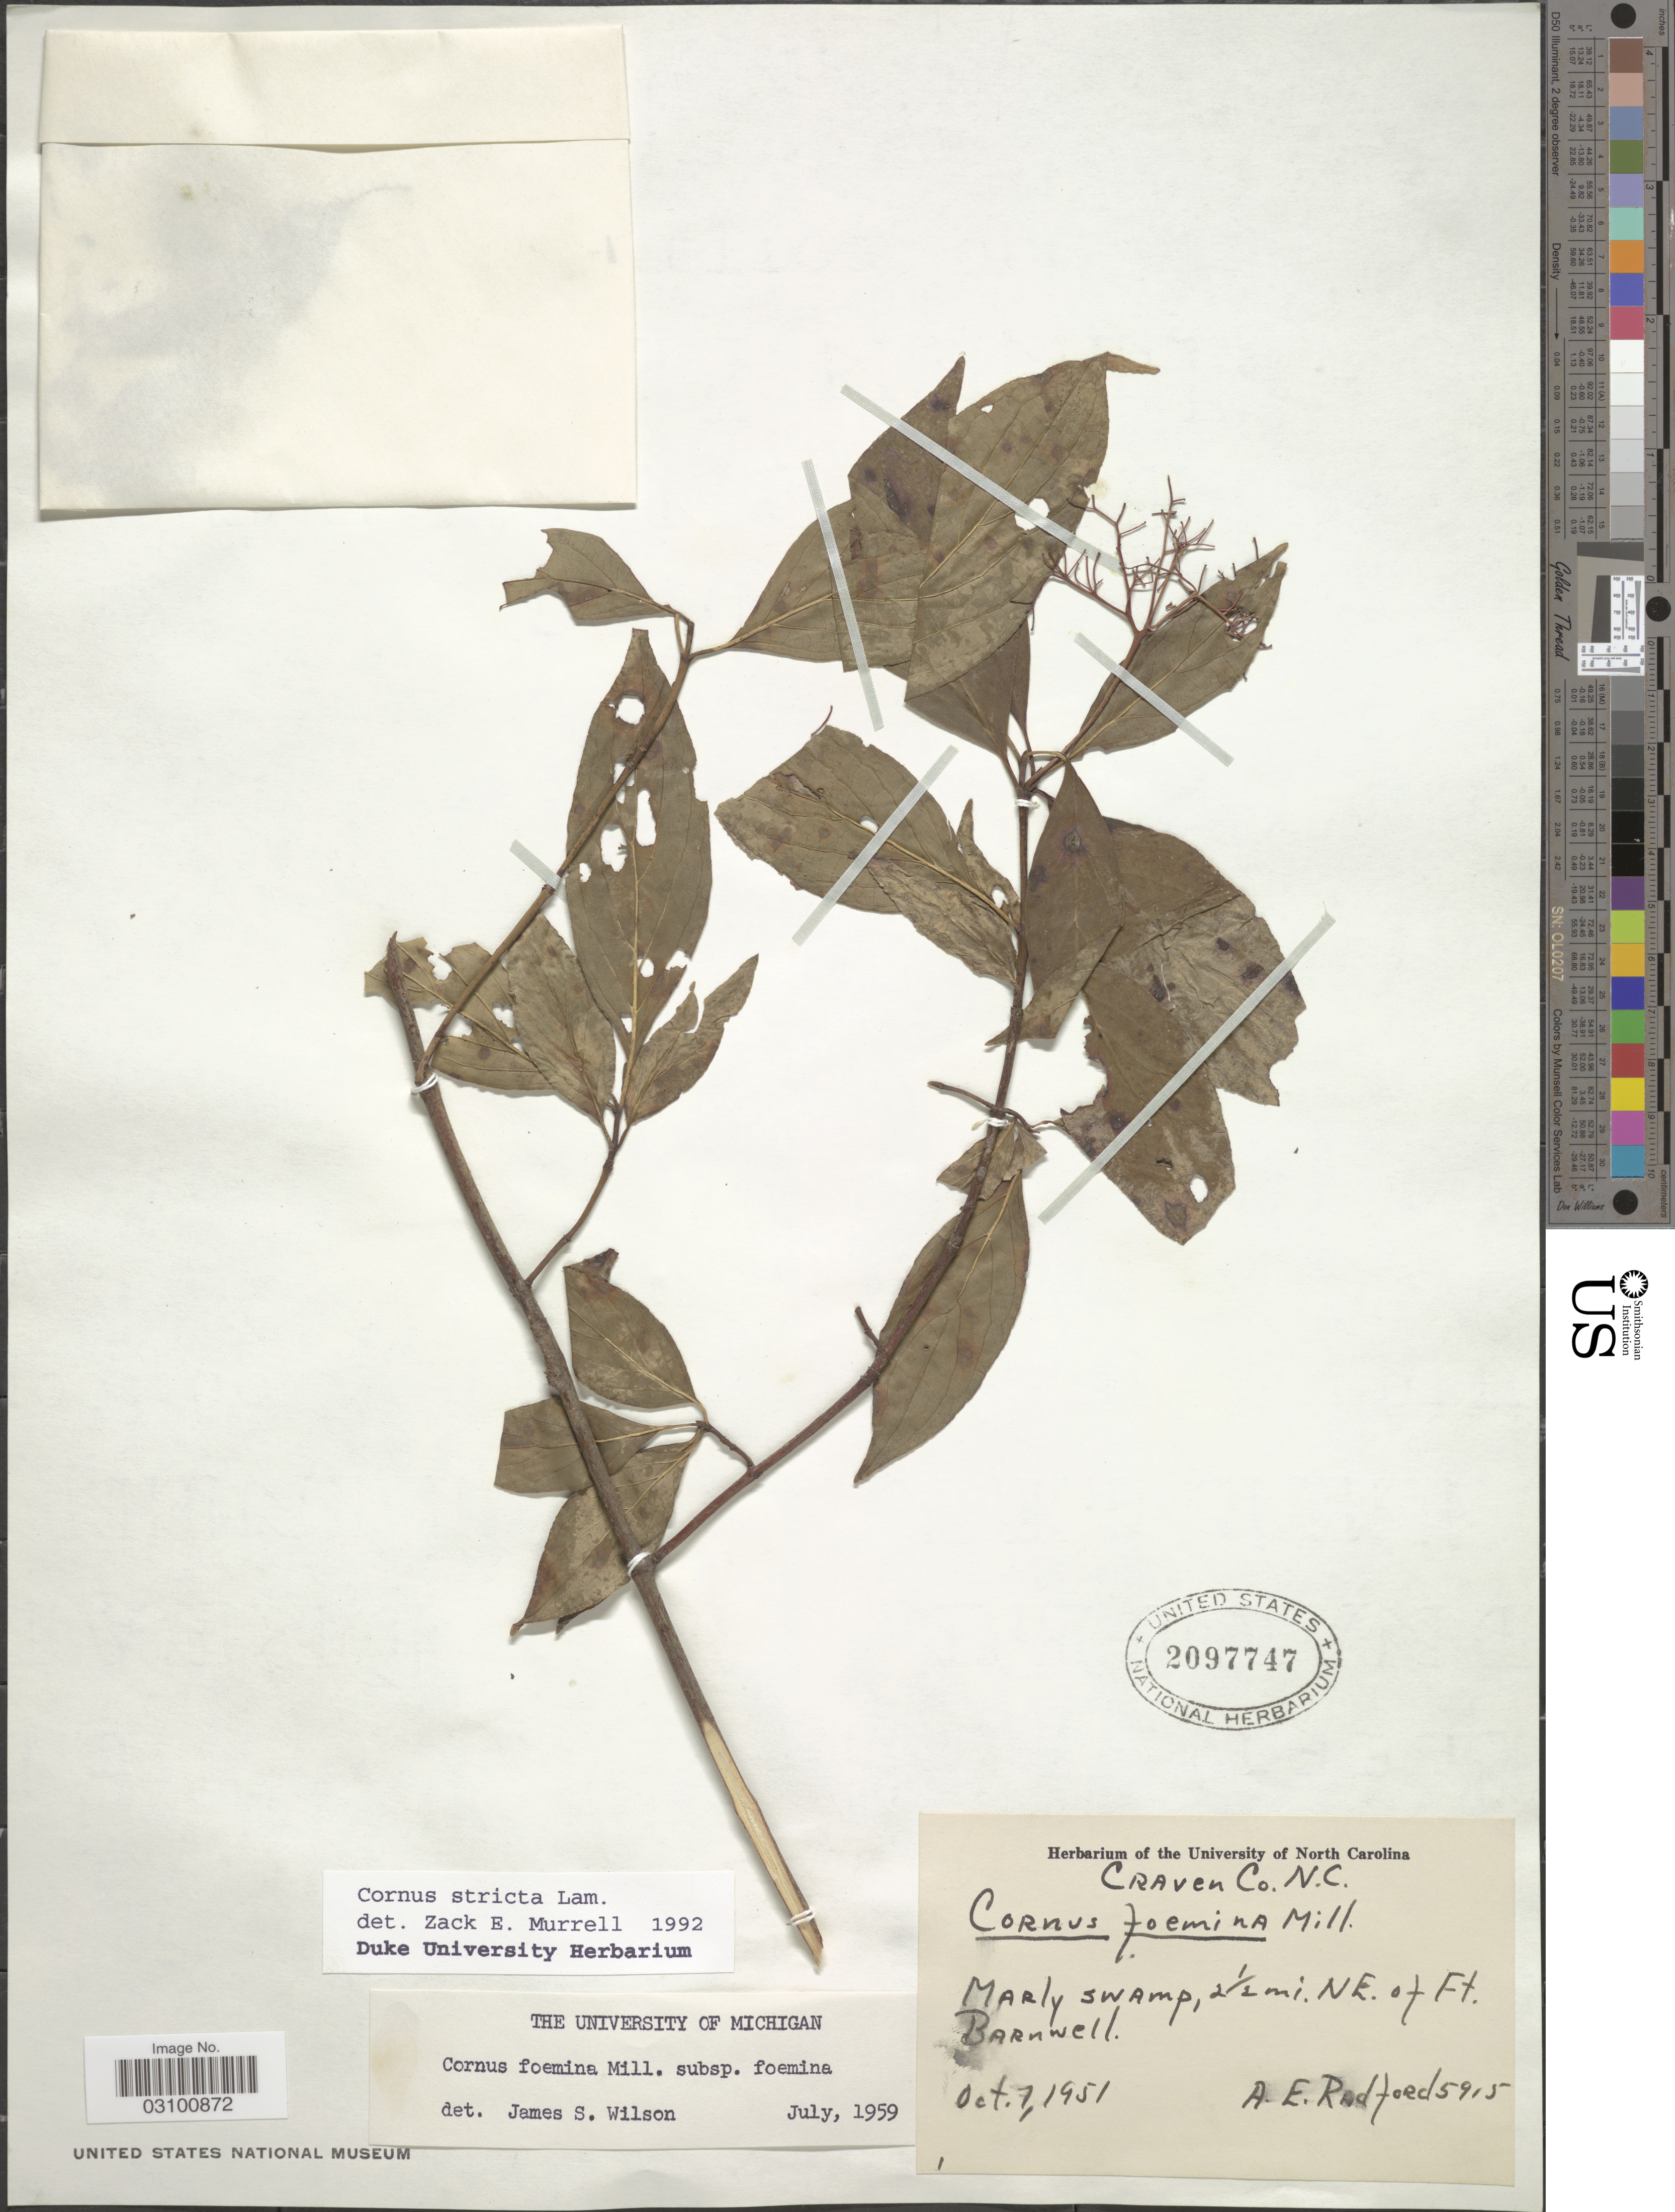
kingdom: Plantae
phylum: Tracheophyta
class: Magnoliopsida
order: Cornales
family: Cornaceae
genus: Cornus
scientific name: Cornus stricta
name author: Lam.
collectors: A. E. Radford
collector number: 5915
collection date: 1951-10-07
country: United States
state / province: North Carolina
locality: Craven Co. Marly swamp, 2½ mi. NE. of Ft. Barnwell.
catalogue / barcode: US 2097747